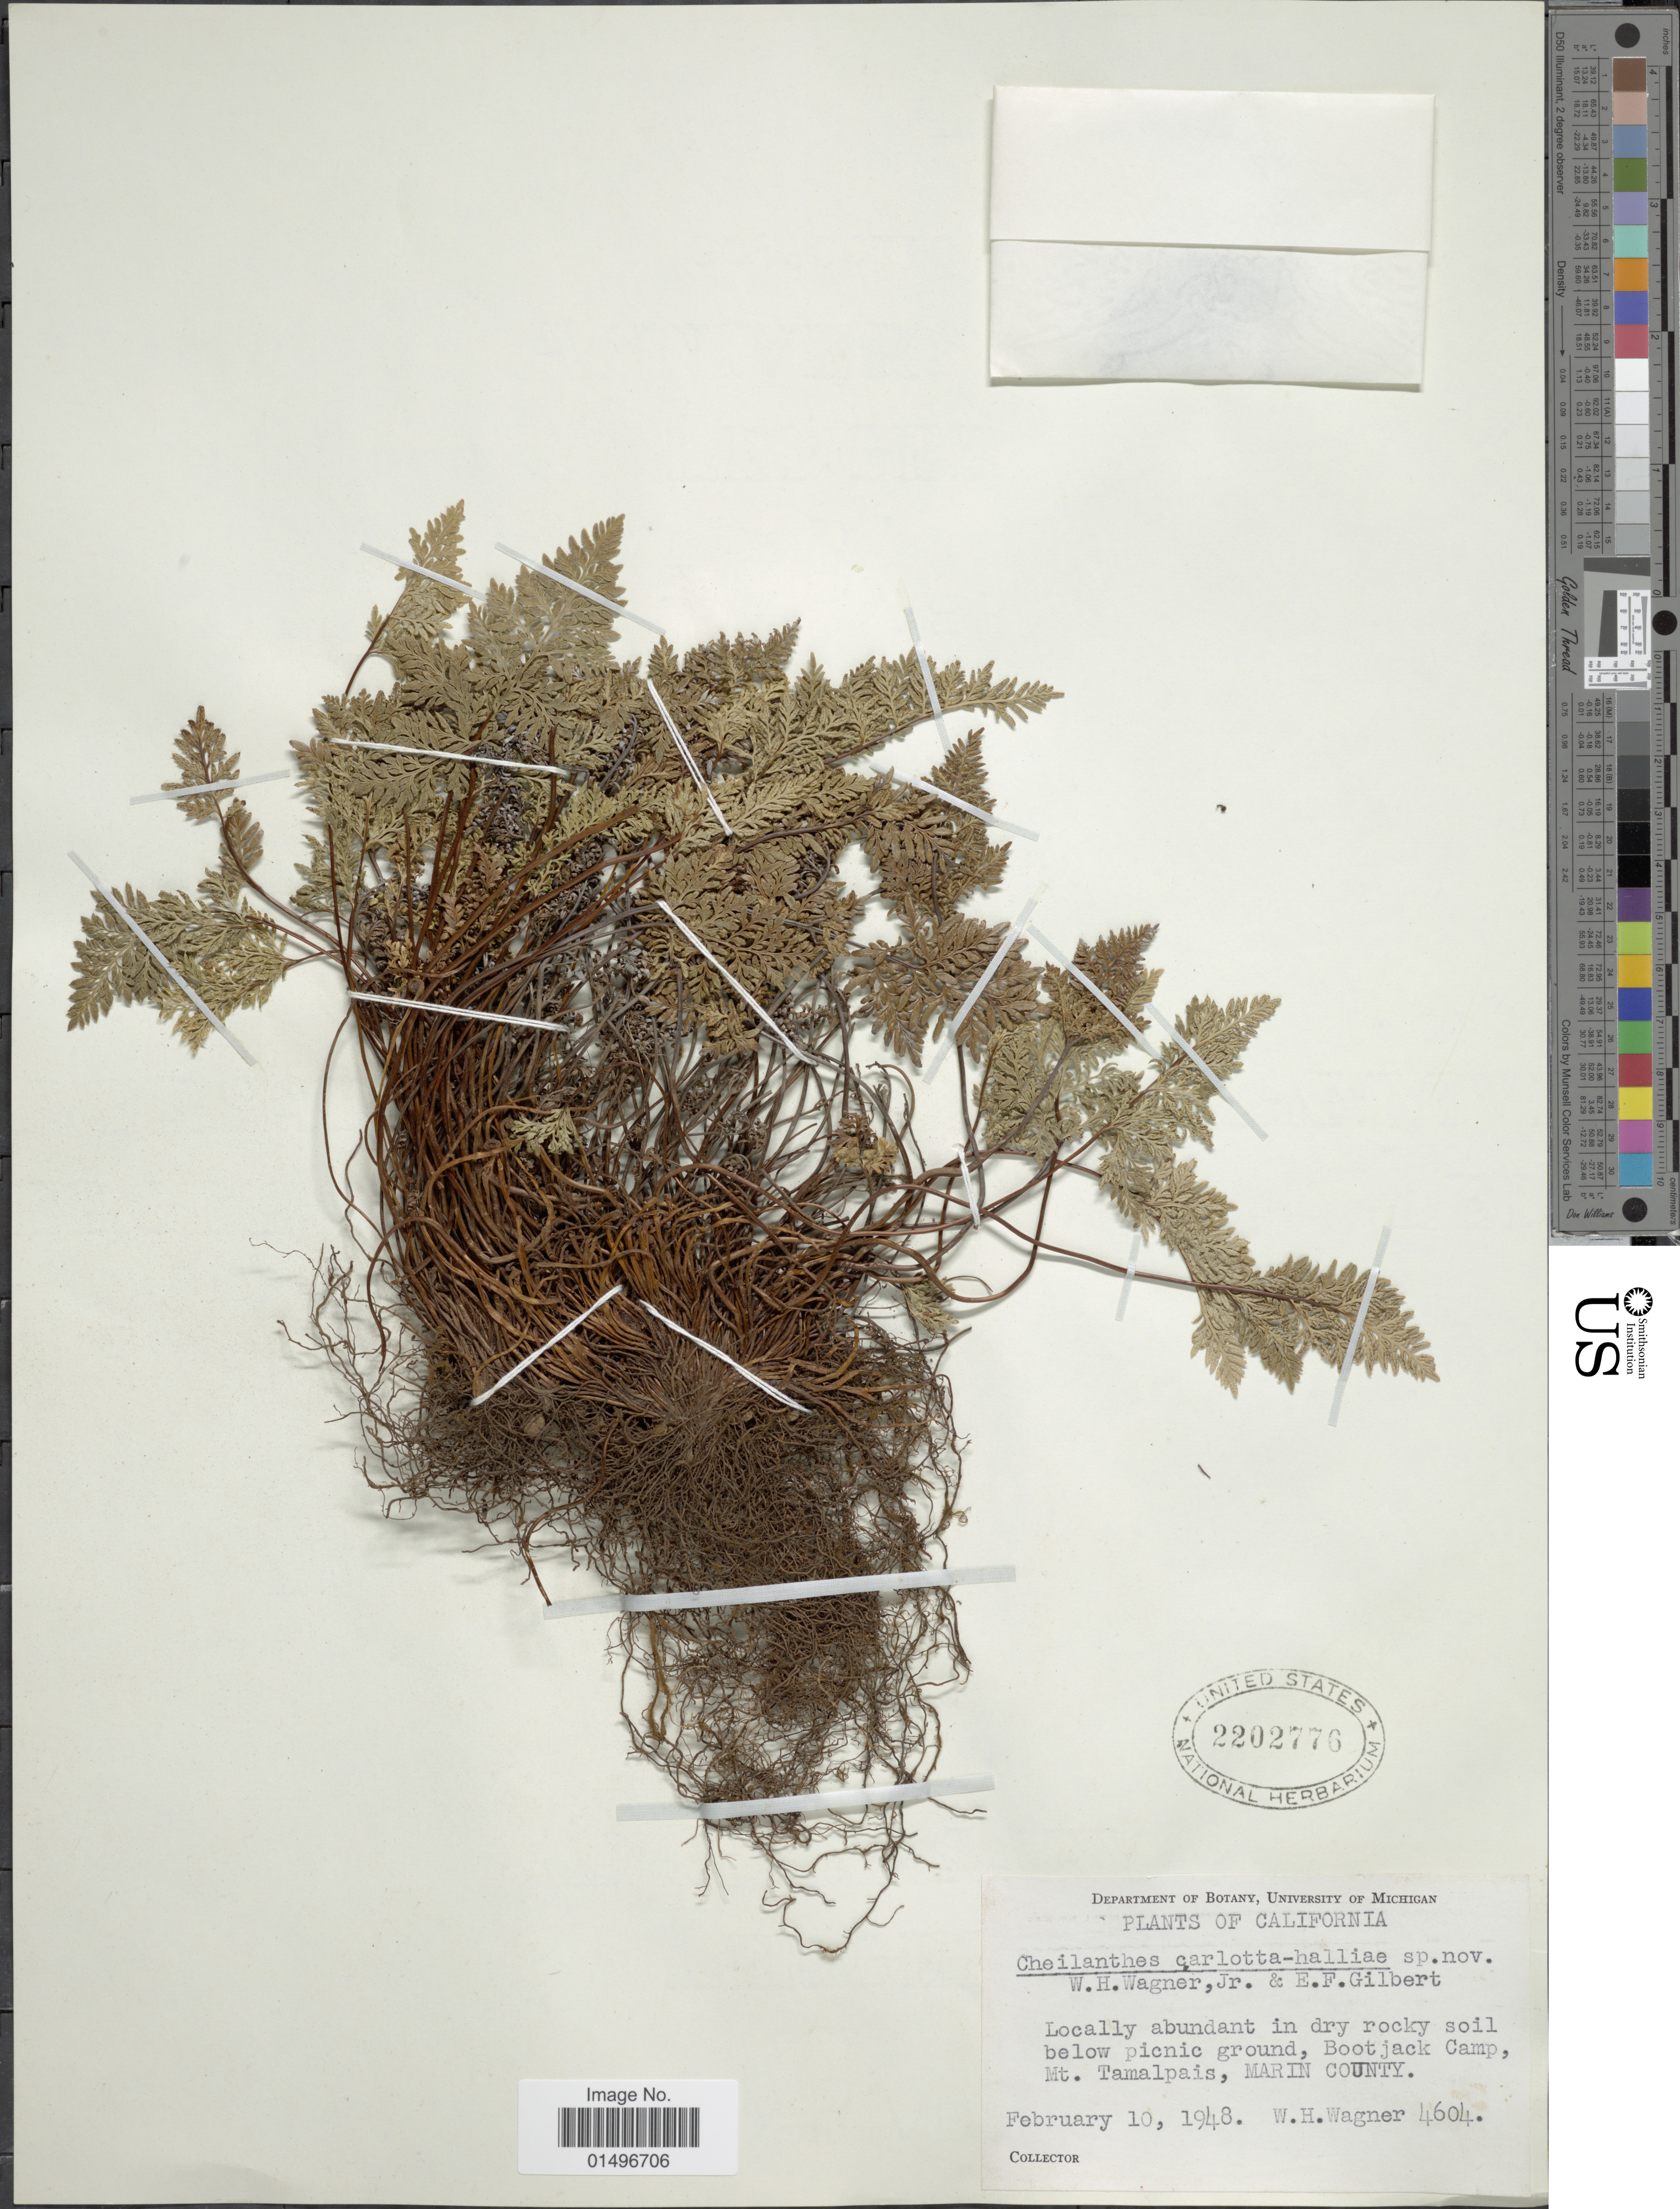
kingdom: Plantae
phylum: Tracheophyta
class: Polypodiopsida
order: Polypodiales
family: Pteridaceae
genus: Aspidotis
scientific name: Aspidotis carlotta-halliae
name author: (W.H. Wagner & Gilbert) Lellinger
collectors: W. H. Wagner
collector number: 4604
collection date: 1948-02-10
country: United States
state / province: California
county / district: Marin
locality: California, Bootjack Camp, Mt. Tamalpais, Marin County.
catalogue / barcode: US 2202776